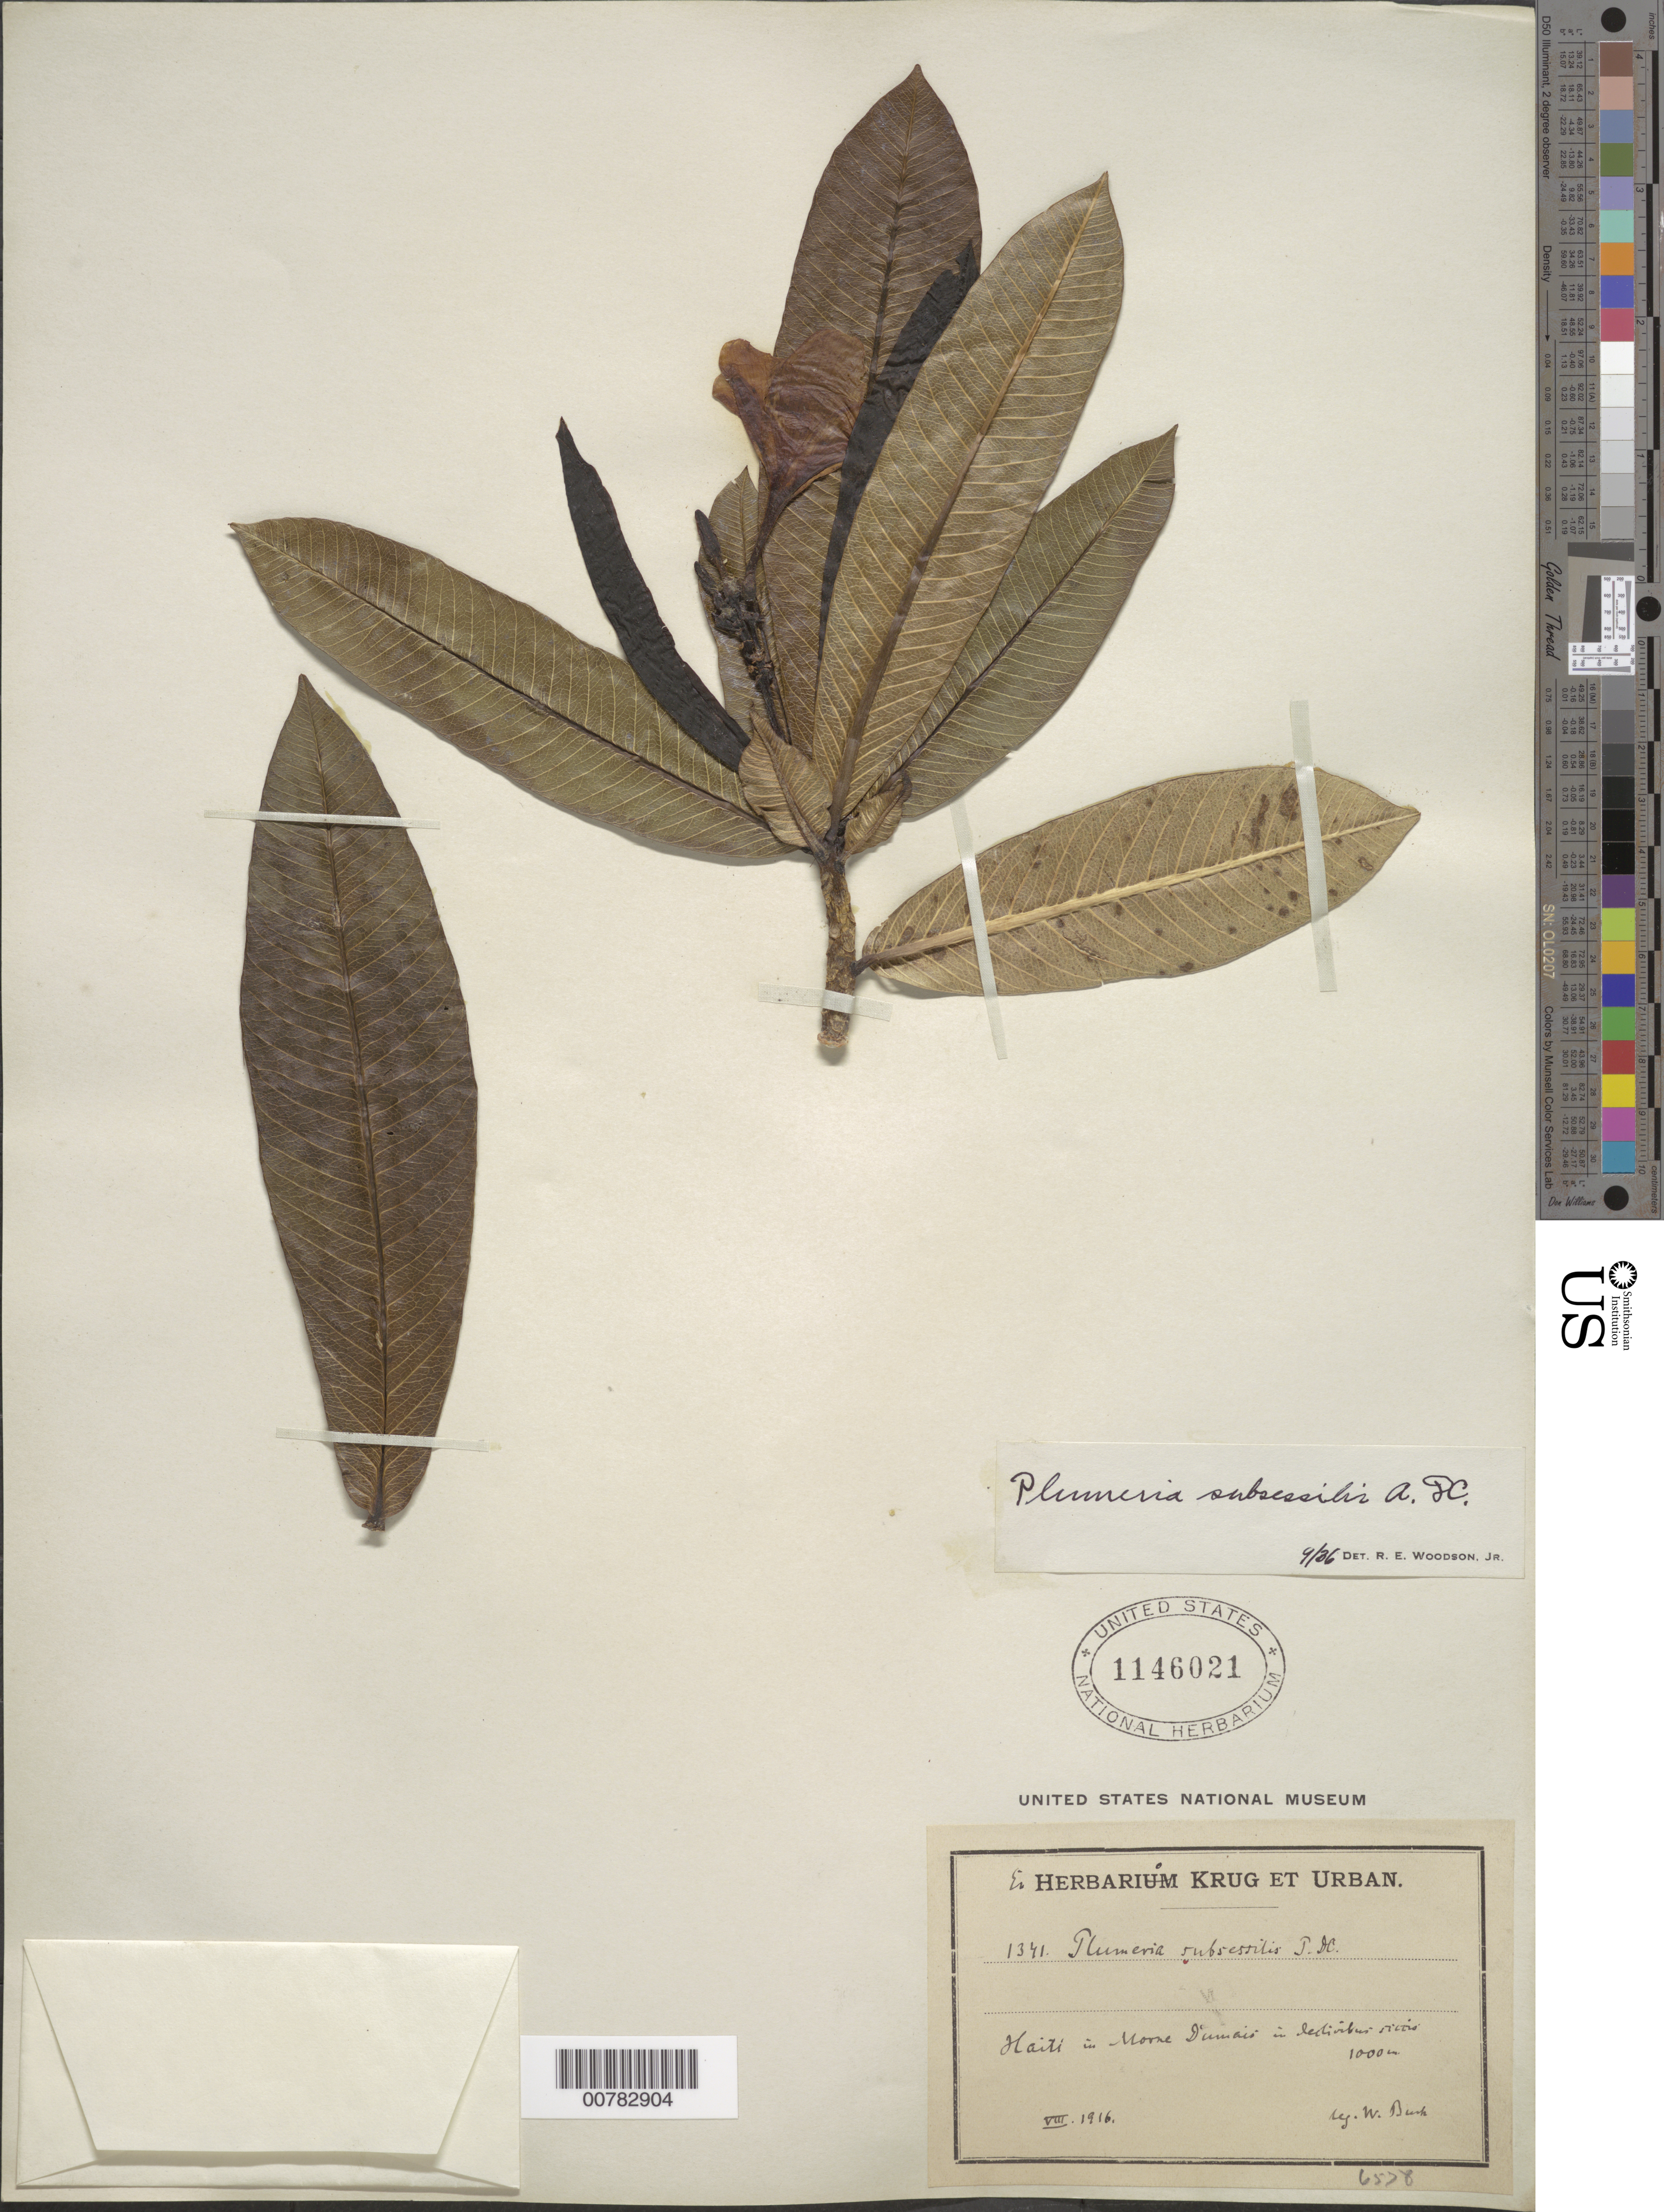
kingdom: Plantae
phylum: Tracheophyta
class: Magnoliopsida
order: Gentianales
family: Apocynaceae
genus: Plumeria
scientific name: Plumeria subsessilis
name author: A. DC.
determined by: Woodson, R. E., Jr.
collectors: W. Buch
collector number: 1341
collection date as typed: Aug 1916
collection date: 1916-08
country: Haiti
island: Hispaniola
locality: Morne Duniais.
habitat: In dertivibus sictis.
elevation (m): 1000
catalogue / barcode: US 1146021